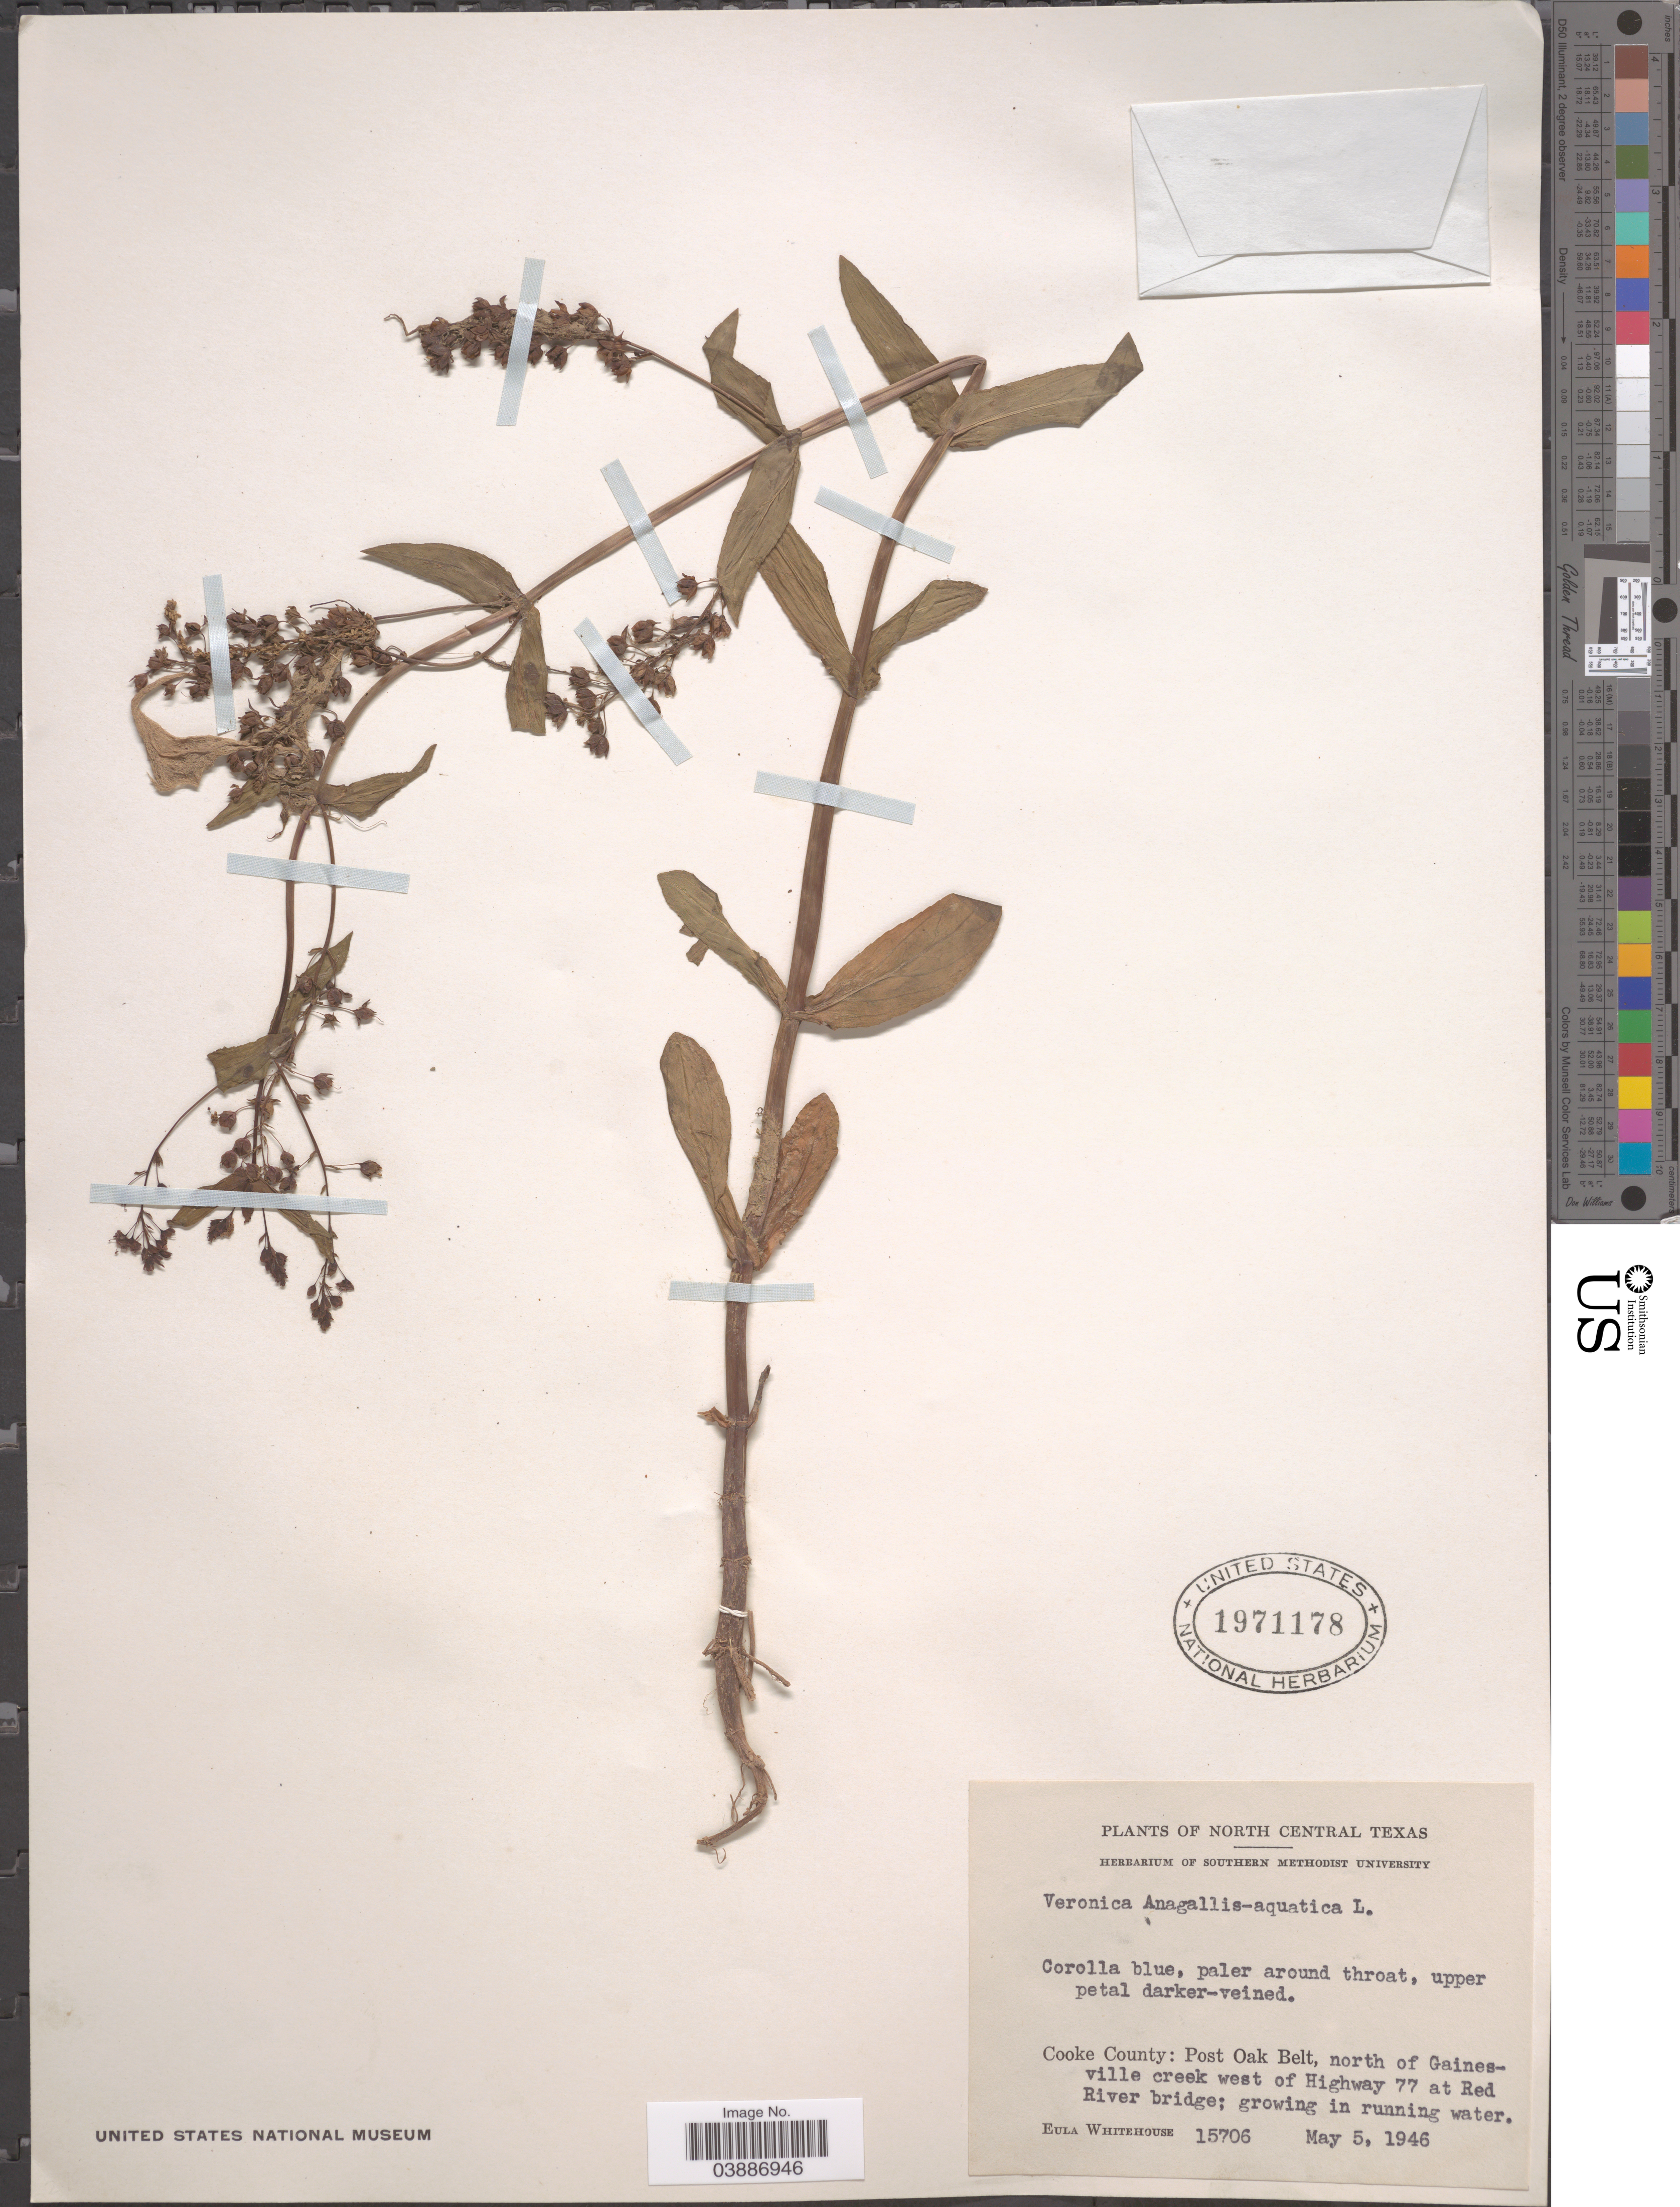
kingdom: Plantae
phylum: Tracheophyta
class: Magnoliopsida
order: Lamiales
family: Plantaginaceae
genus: Veronica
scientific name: Veronica anagallis-aquatica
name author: L.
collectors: E. Whitehouse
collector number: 15706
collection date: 1946-05-05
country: United States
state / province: Texas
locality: North Central Texas. Cooke County: Post Oak Belt, north of Gainesville creek west of Highway 77 at Red River bridge.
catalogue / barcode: US 1971178